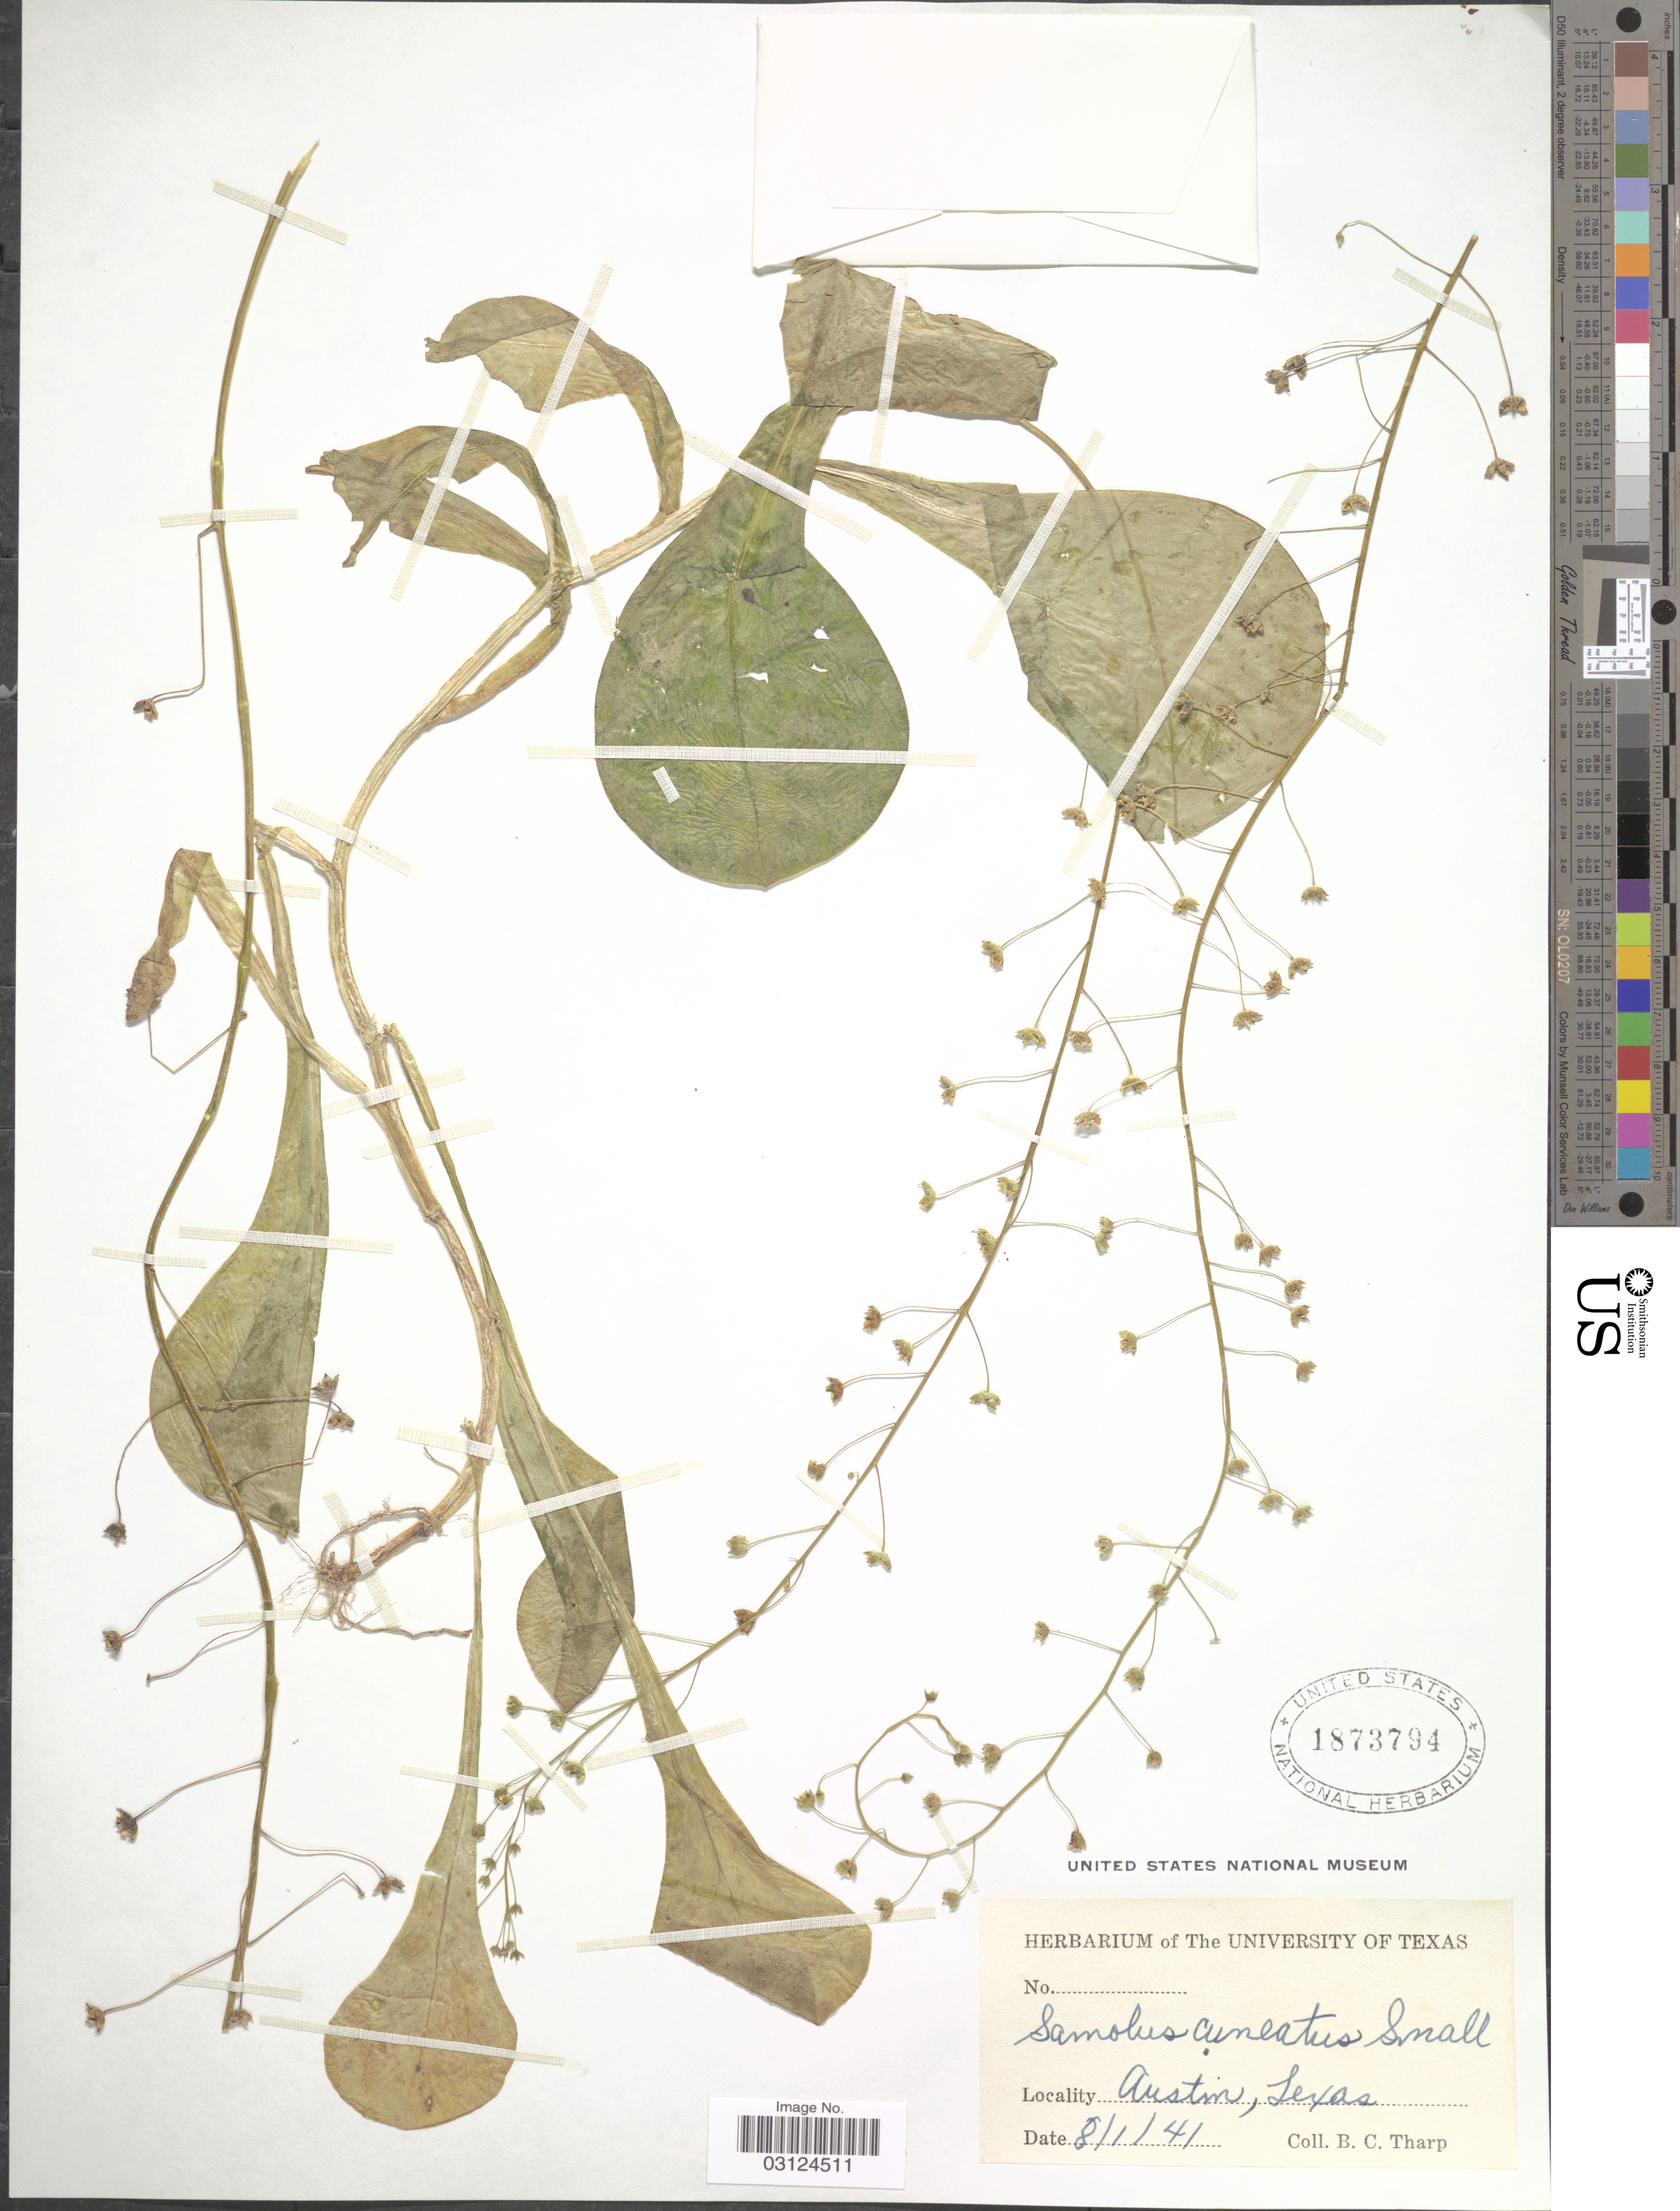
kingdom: Plantae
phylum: Tracheophyta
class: Magnoliopsida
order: Ericales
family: Primulaceae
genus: Samolus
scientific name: Samolus ebracteatus subsp. cuneatus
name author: (Small) R. Knuth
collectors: B. C. Tharp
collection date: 1941-08-01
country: United States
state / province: Texas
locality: Austin, Texas.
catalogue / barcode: US 1873794